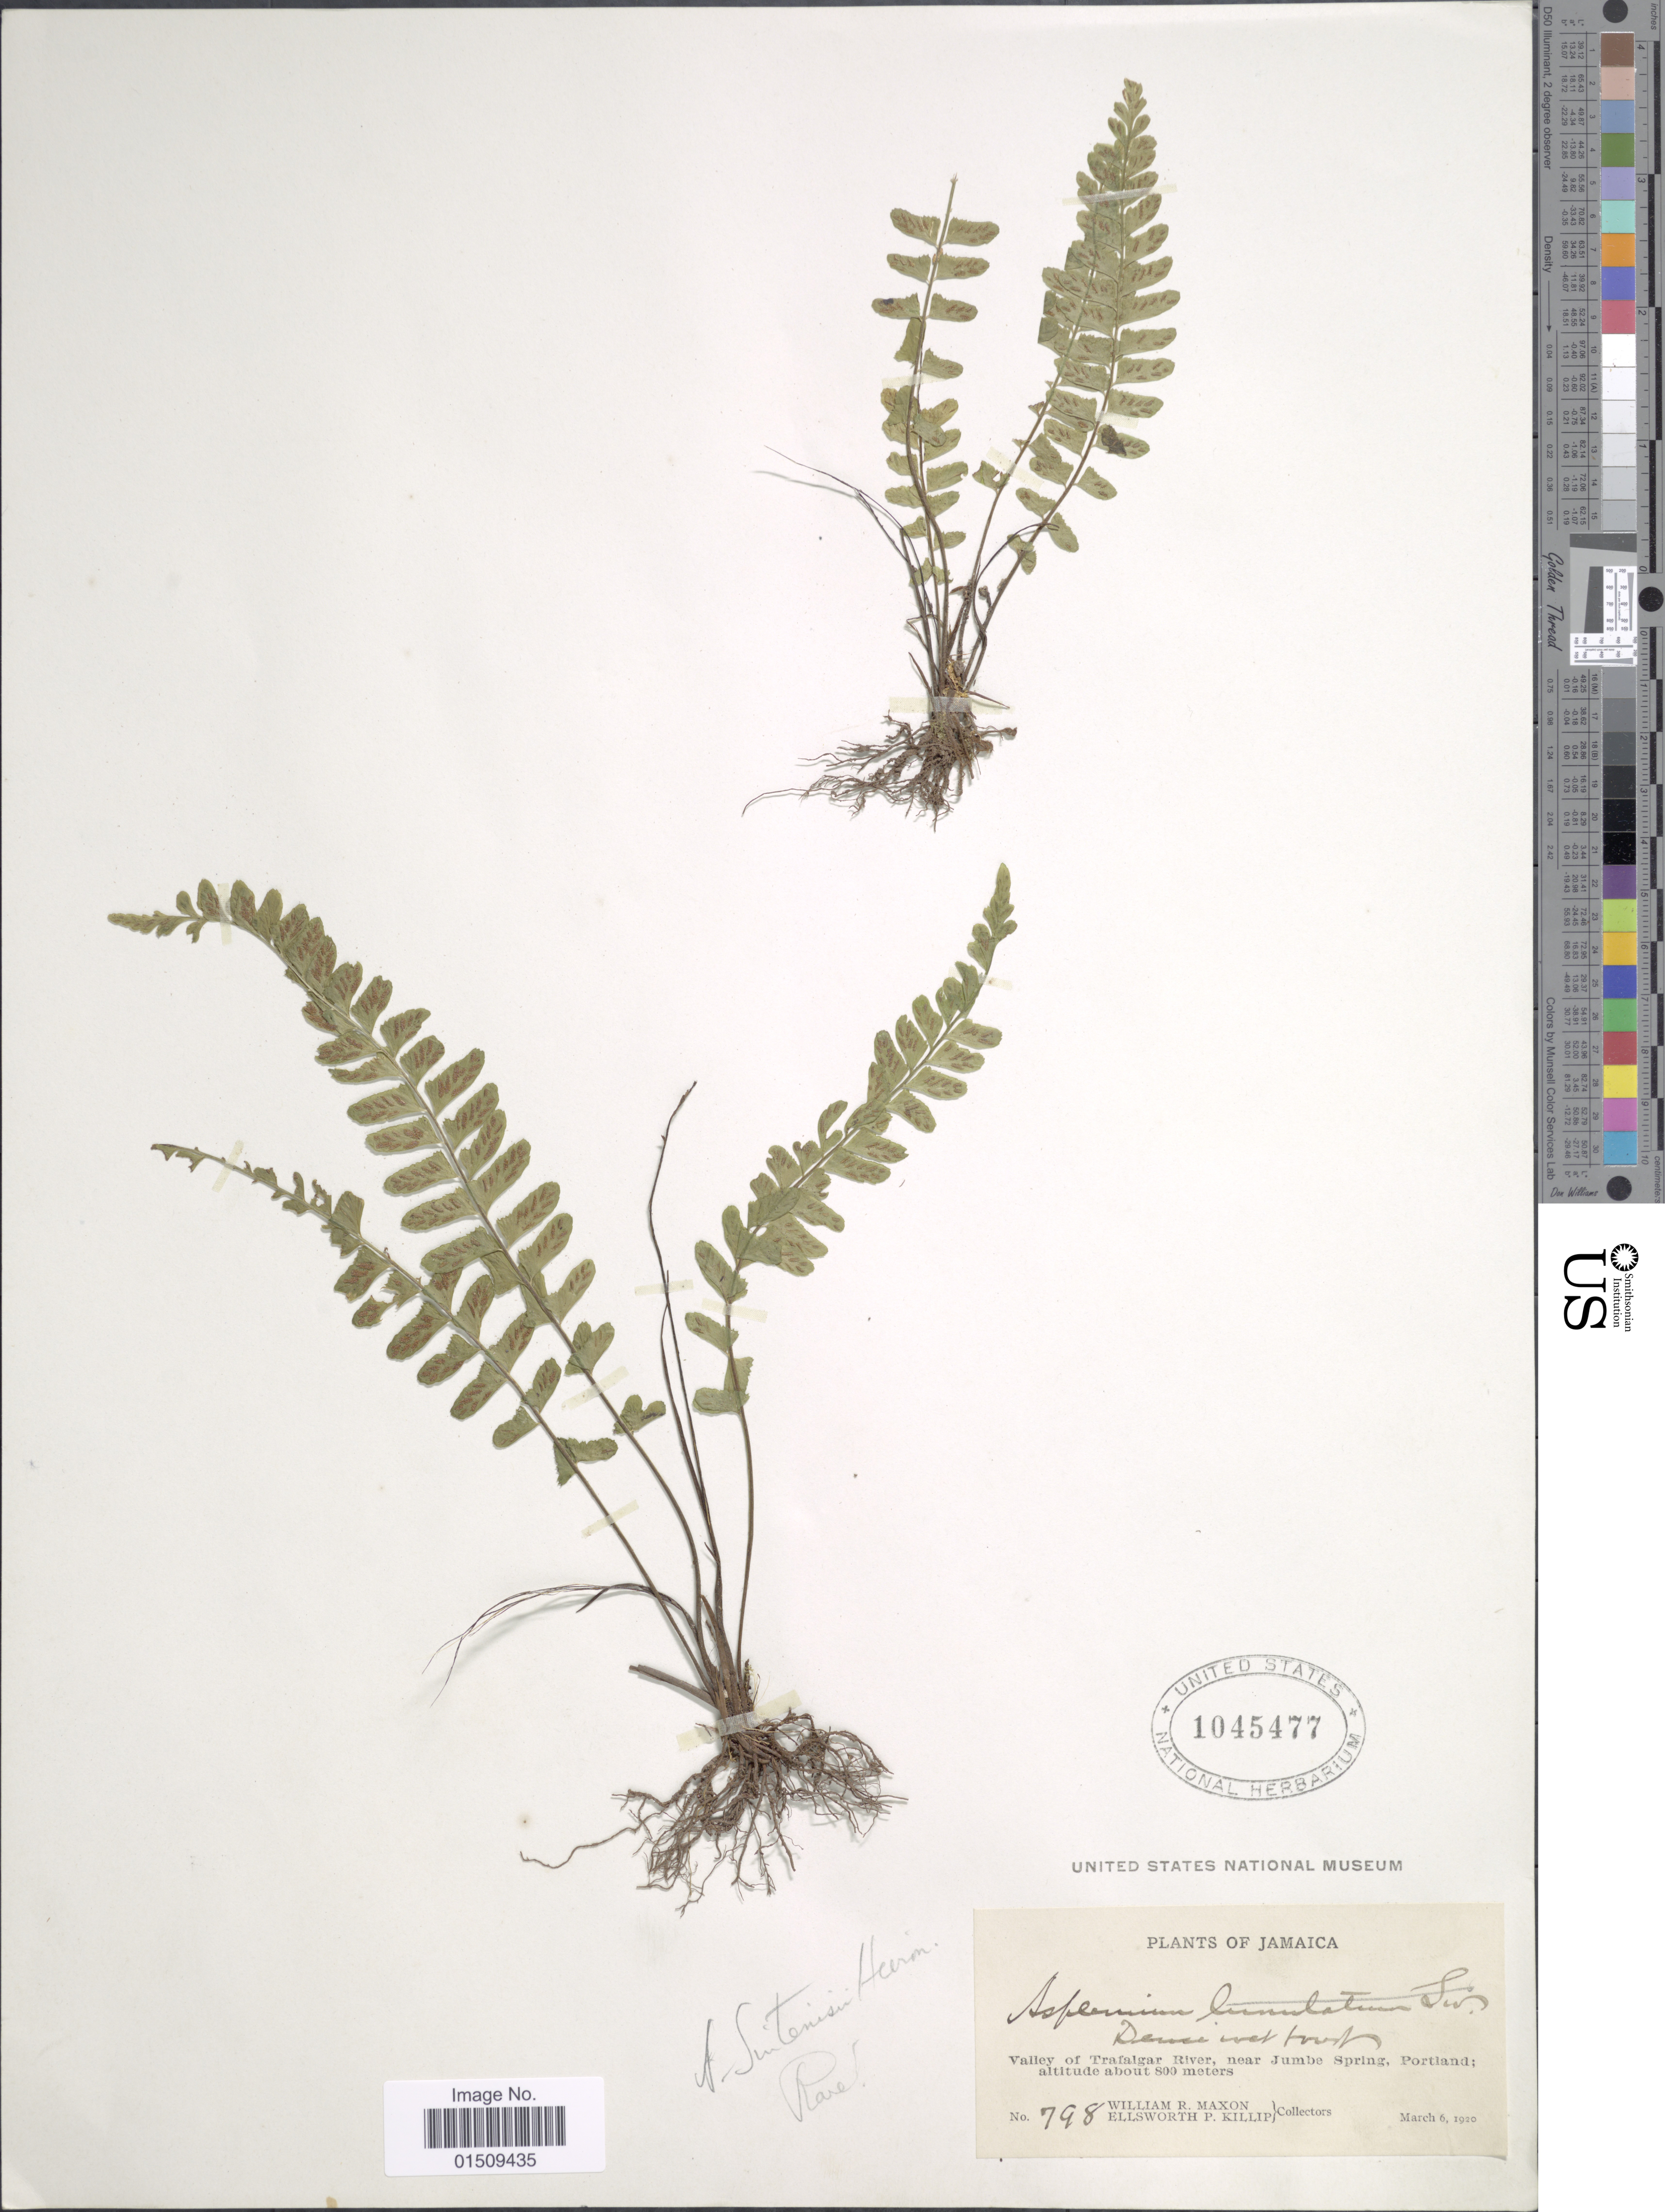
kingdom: Plantae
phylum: Tracheophyta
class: Polypodiopsida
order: Polypodiales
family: Aspleniaceae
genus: Asplenium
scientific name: Asplenium rhomboidale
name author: Desv.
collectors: W. R. Maxon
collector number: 798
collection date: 1920-03-06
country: Jamaica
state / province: Portland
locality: Valley of Trafalgar River, near Jumbe Spring, Portland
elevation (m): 800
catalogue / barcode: US 1045477